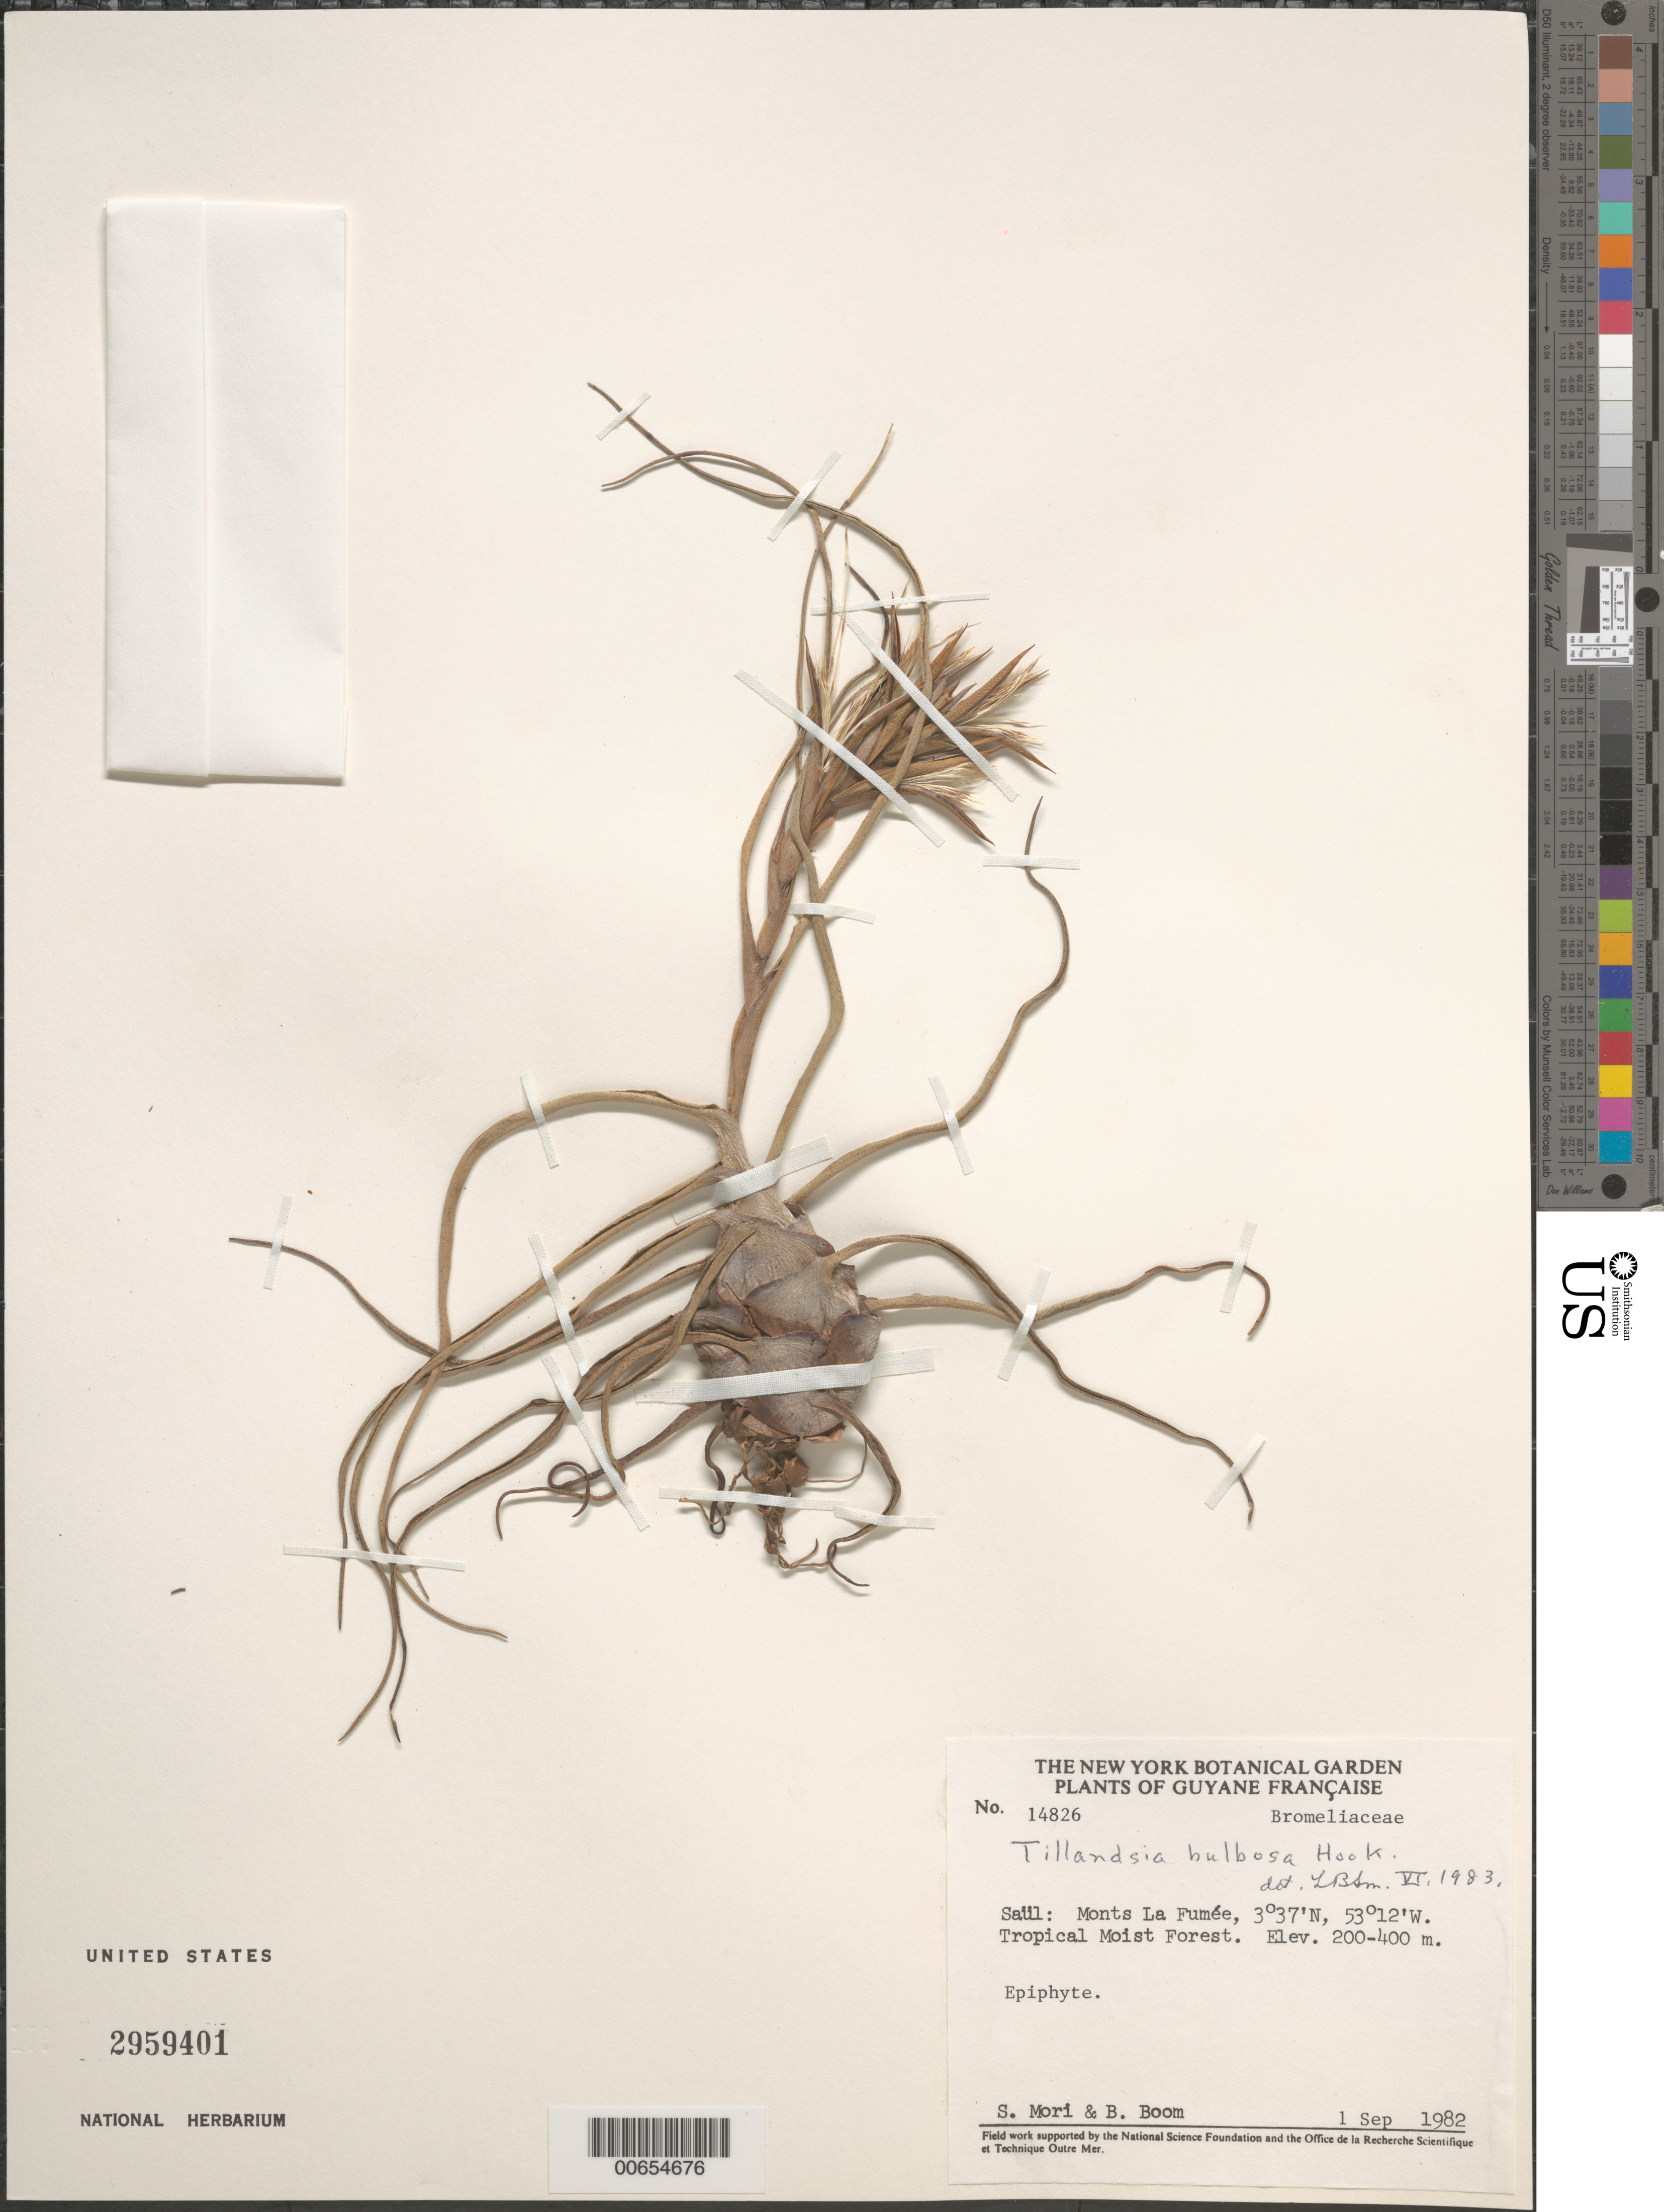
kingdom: Plantae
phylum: Tracheophyta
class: Liliopsida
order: Poales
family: Bromeliaceae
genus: Tillandsia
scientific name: Tillandsia bulbosa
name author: Hook.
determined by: Smith, Lyman B., (US), NMNH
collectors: S. Mori & B. M. Boom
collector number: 14826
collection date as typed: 1-Sep-82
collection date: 1982-09-01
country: French Guiana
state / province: Saint-Laurent-du-Maroni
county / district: Saül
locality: Saül, Monts La Fumée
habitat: Tropical moist forest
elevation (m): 200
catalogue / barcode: US 2959401